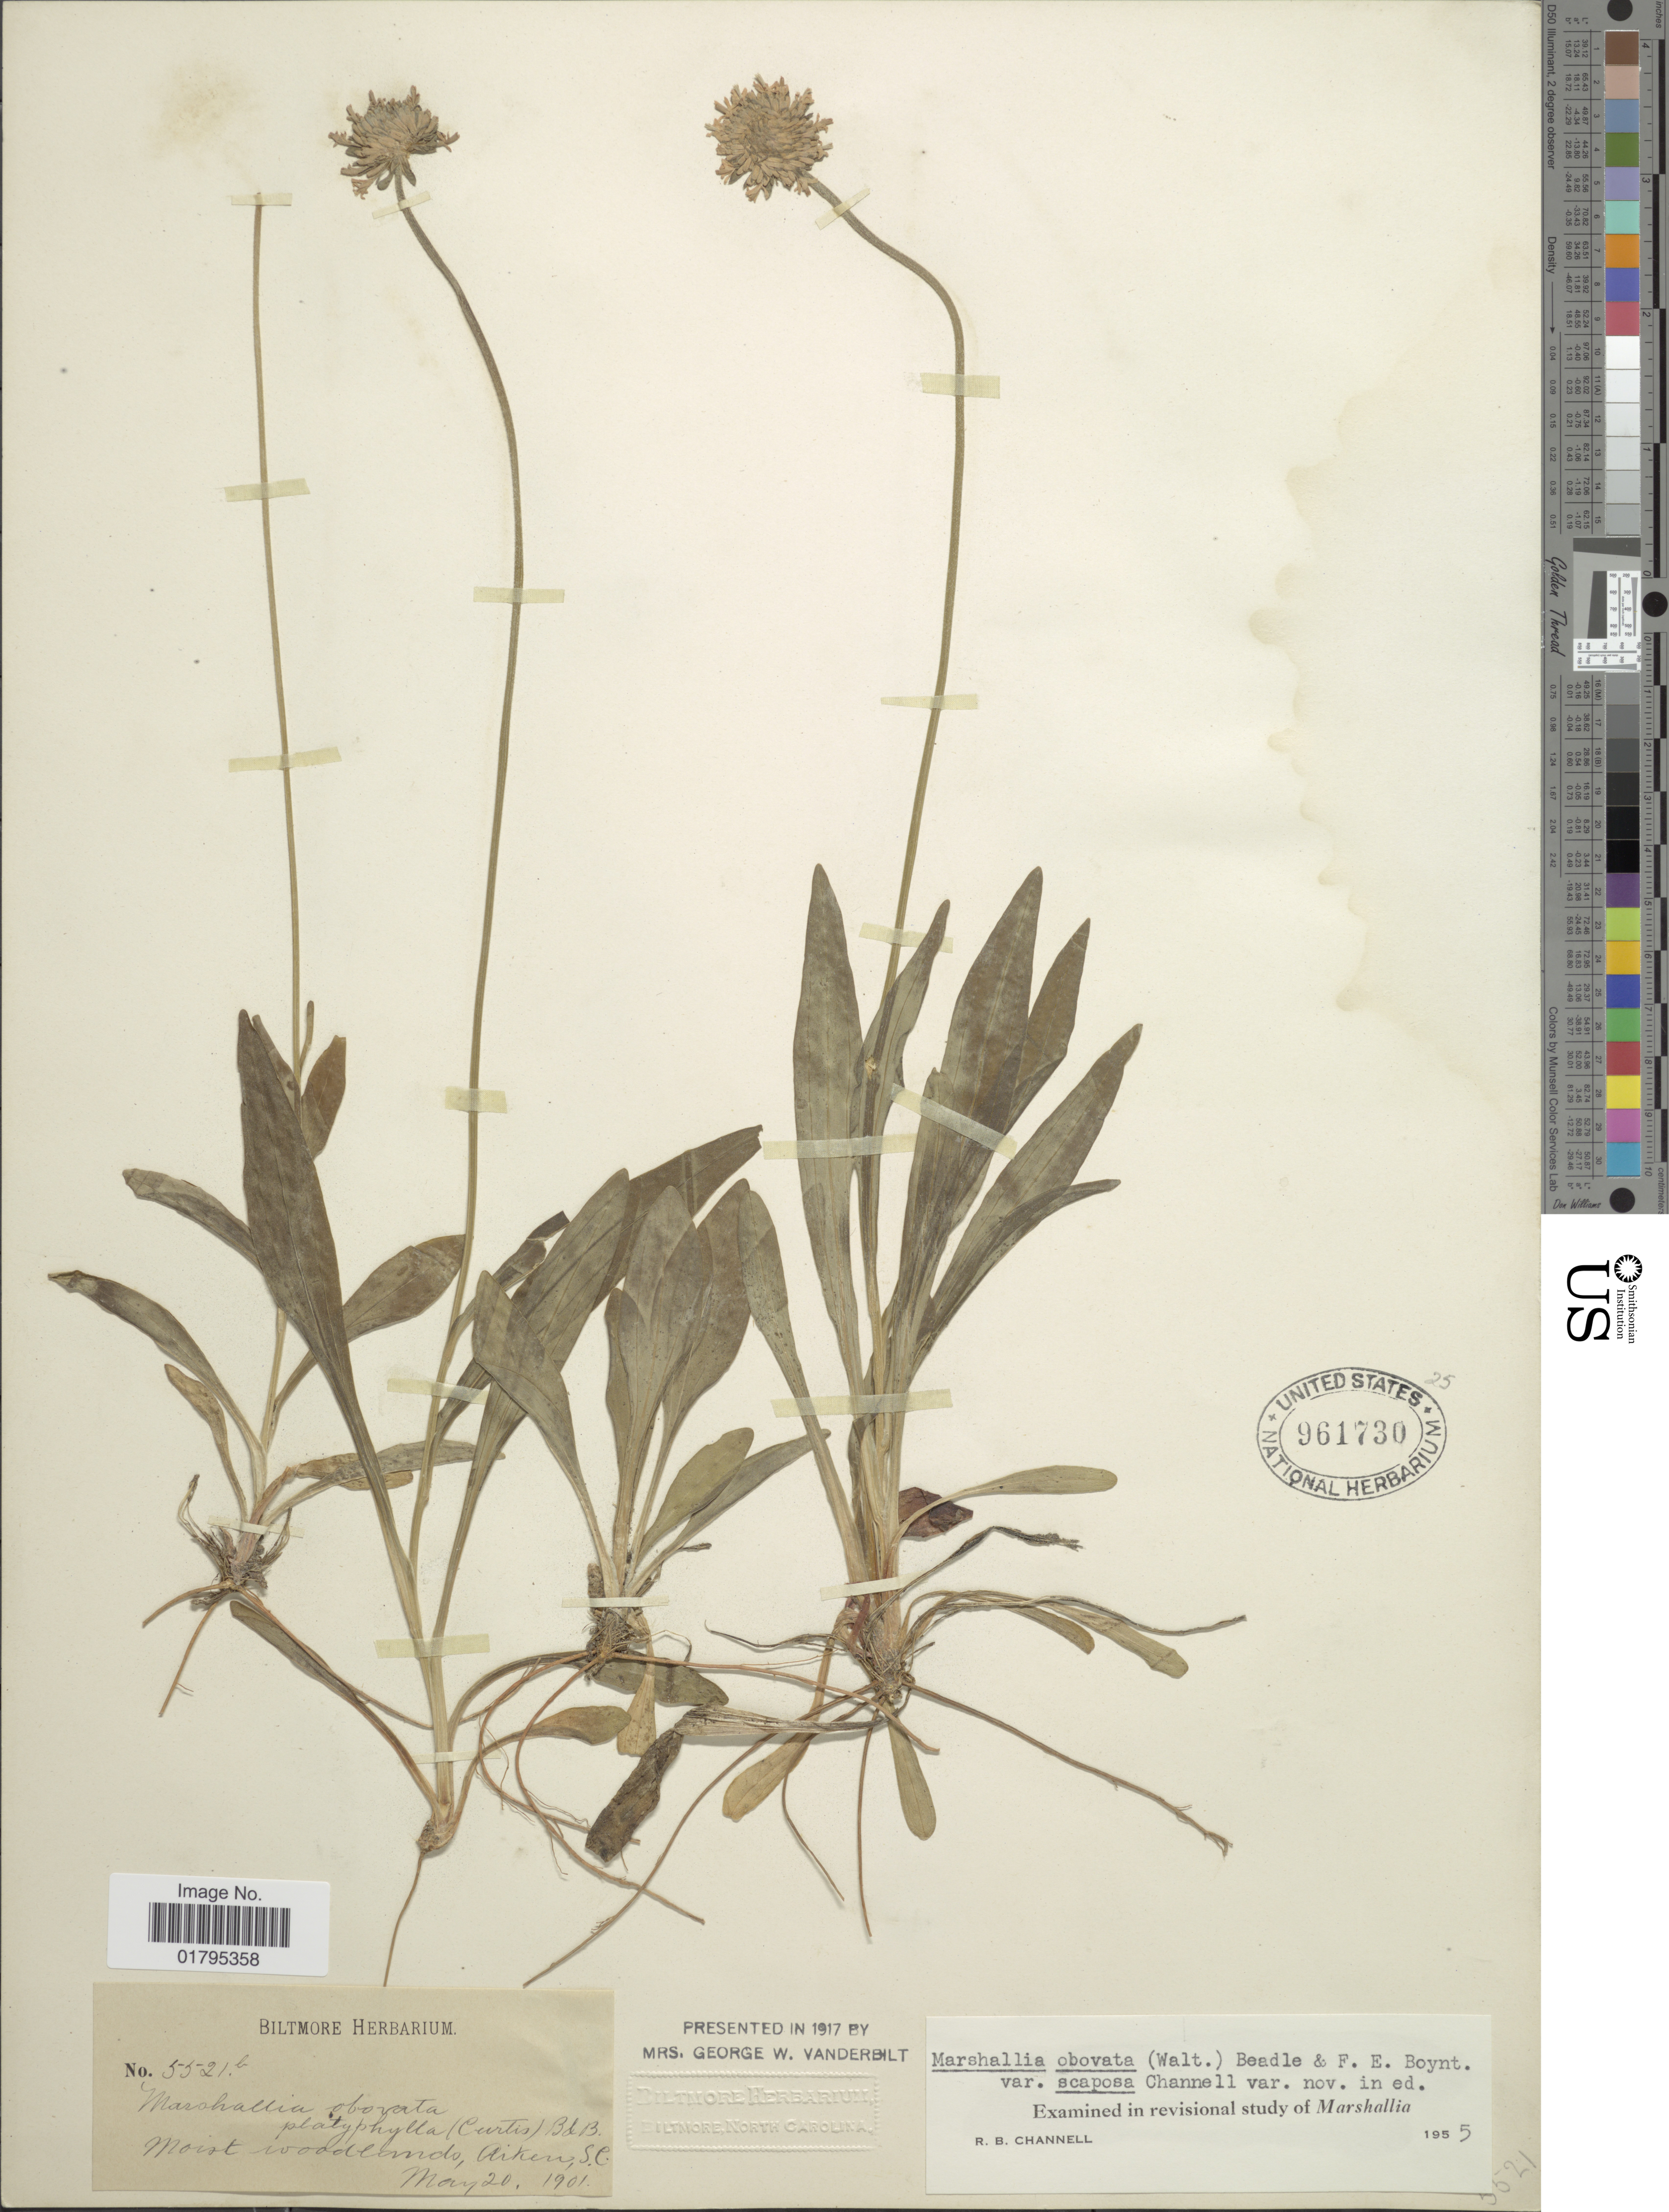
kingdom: Plantae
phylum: Tracheophyta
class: Magnoliopsida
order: Asterales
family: Asteraceae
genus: Marshallia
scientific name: Marshallia obovata var. scaposa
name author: Channell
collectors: ex herb. Biltmore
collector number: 5521b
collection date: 1901-05-20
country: United States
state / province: South Carolina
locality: Moist woodlands, Aiken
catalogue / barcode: US 961730